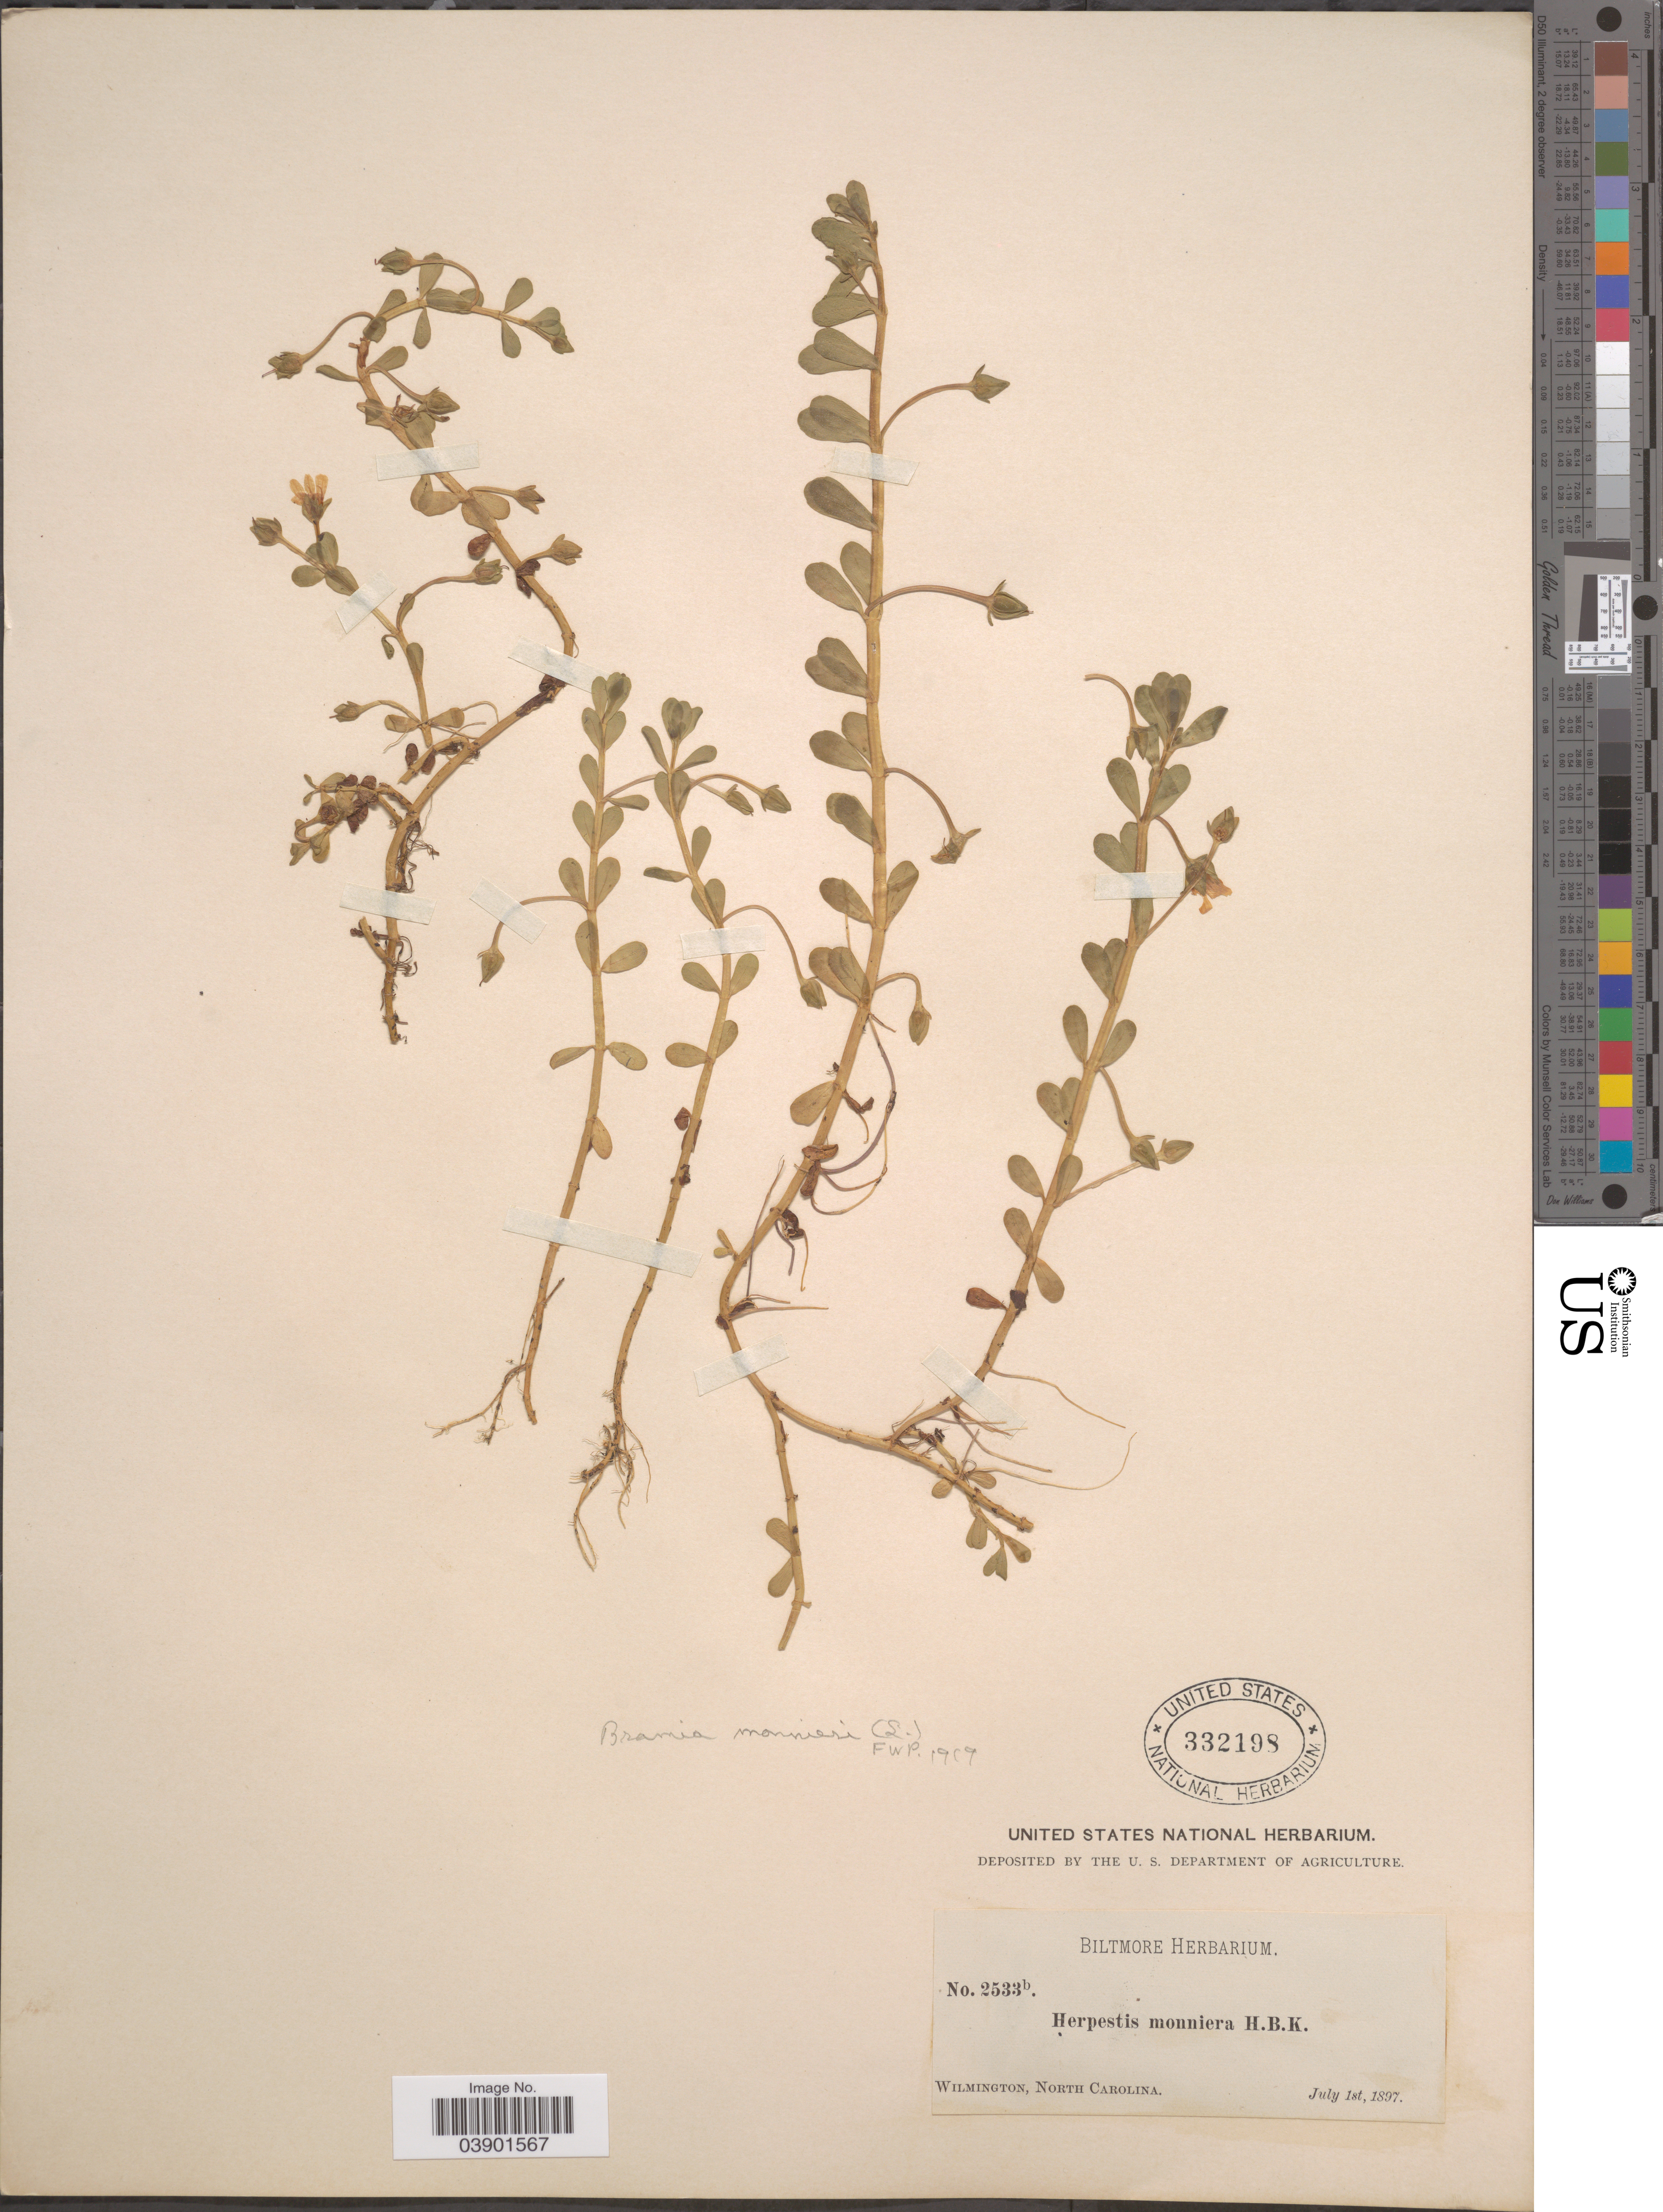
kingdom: Plantae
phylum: Tracheophyta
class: Magnoliopsida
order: Lamiales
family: Plantaginaceae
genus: Bacopa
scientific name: Bacopa monnieri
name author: (L.) Pennell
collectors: ex herb. Biltmore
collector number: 2533b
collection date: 1897-07-01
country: United States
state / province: North Carolina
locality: Wilmington.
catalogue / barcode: US 332198